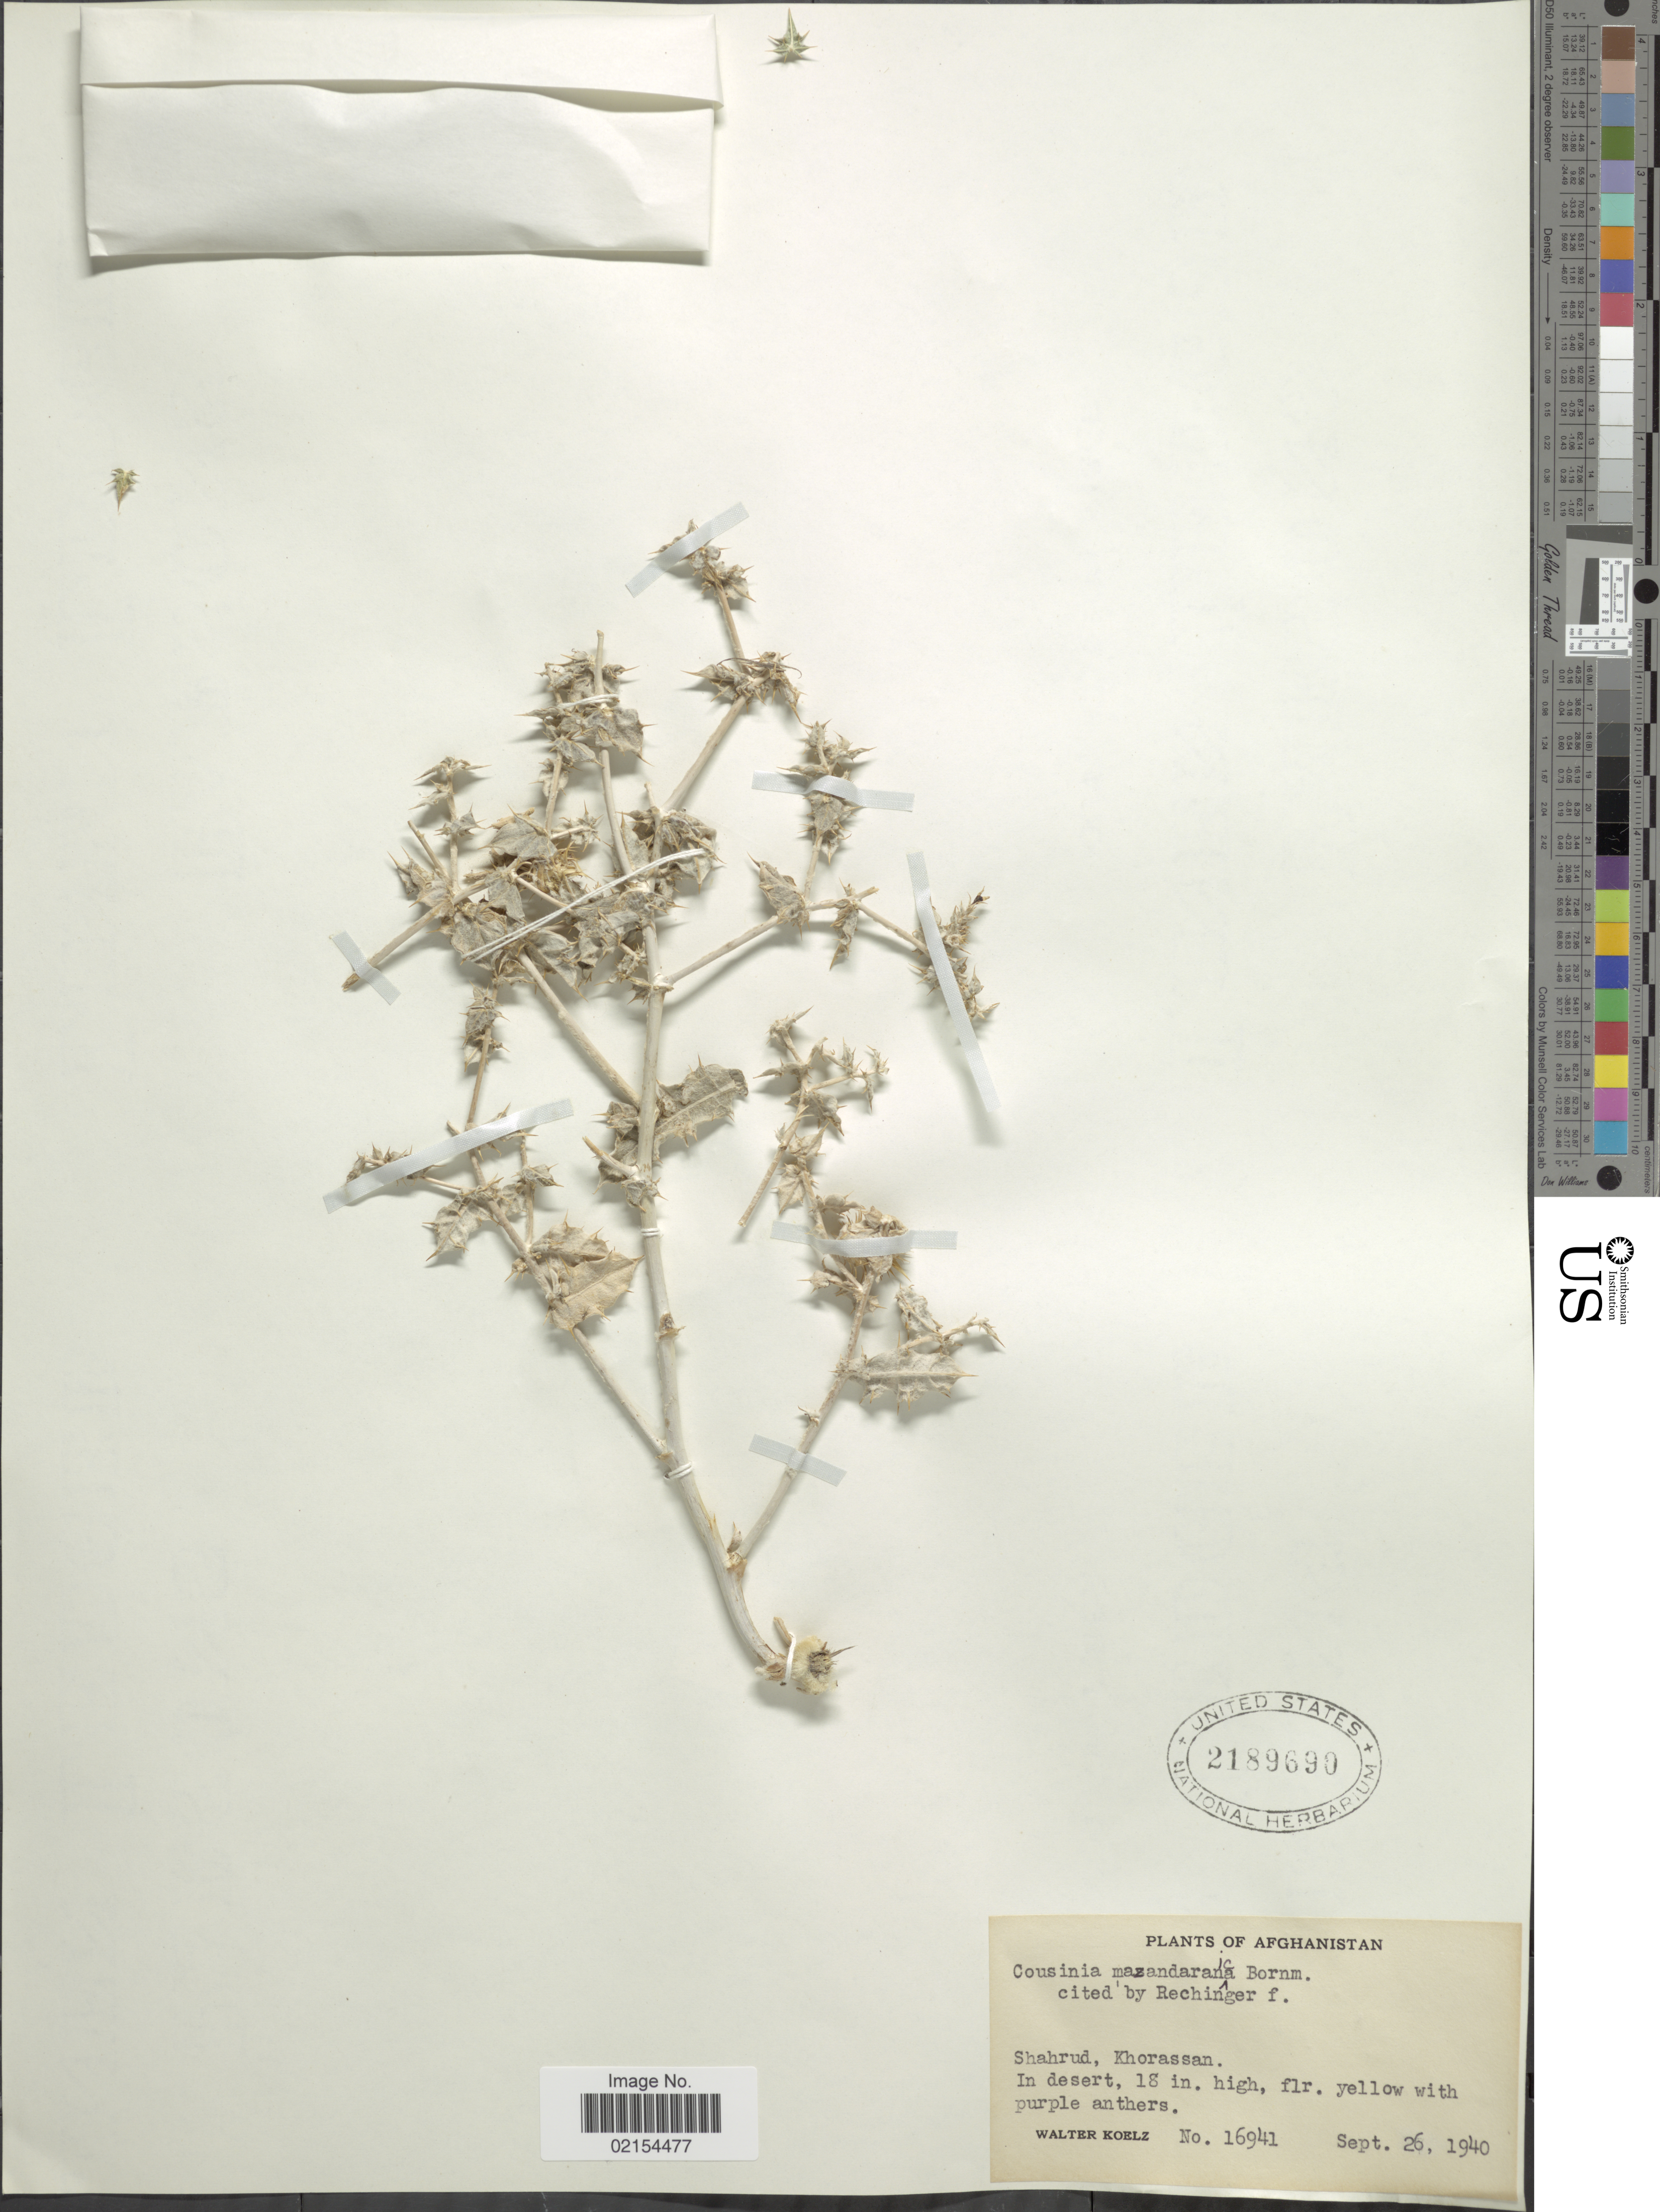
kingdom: Plantae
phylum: Tracheophyta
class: Magnoliopsida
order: Asterales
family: Asteraceae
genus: Cousinia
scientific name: Cousinia trachylepis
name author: Bunge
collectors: W. N. Koelz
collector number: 16941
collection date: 1940-09-26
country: Iran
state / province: Khorasan [obsolete]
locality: Iter Iranicum, Shahrud, Khorassan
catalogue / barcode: US 2189690